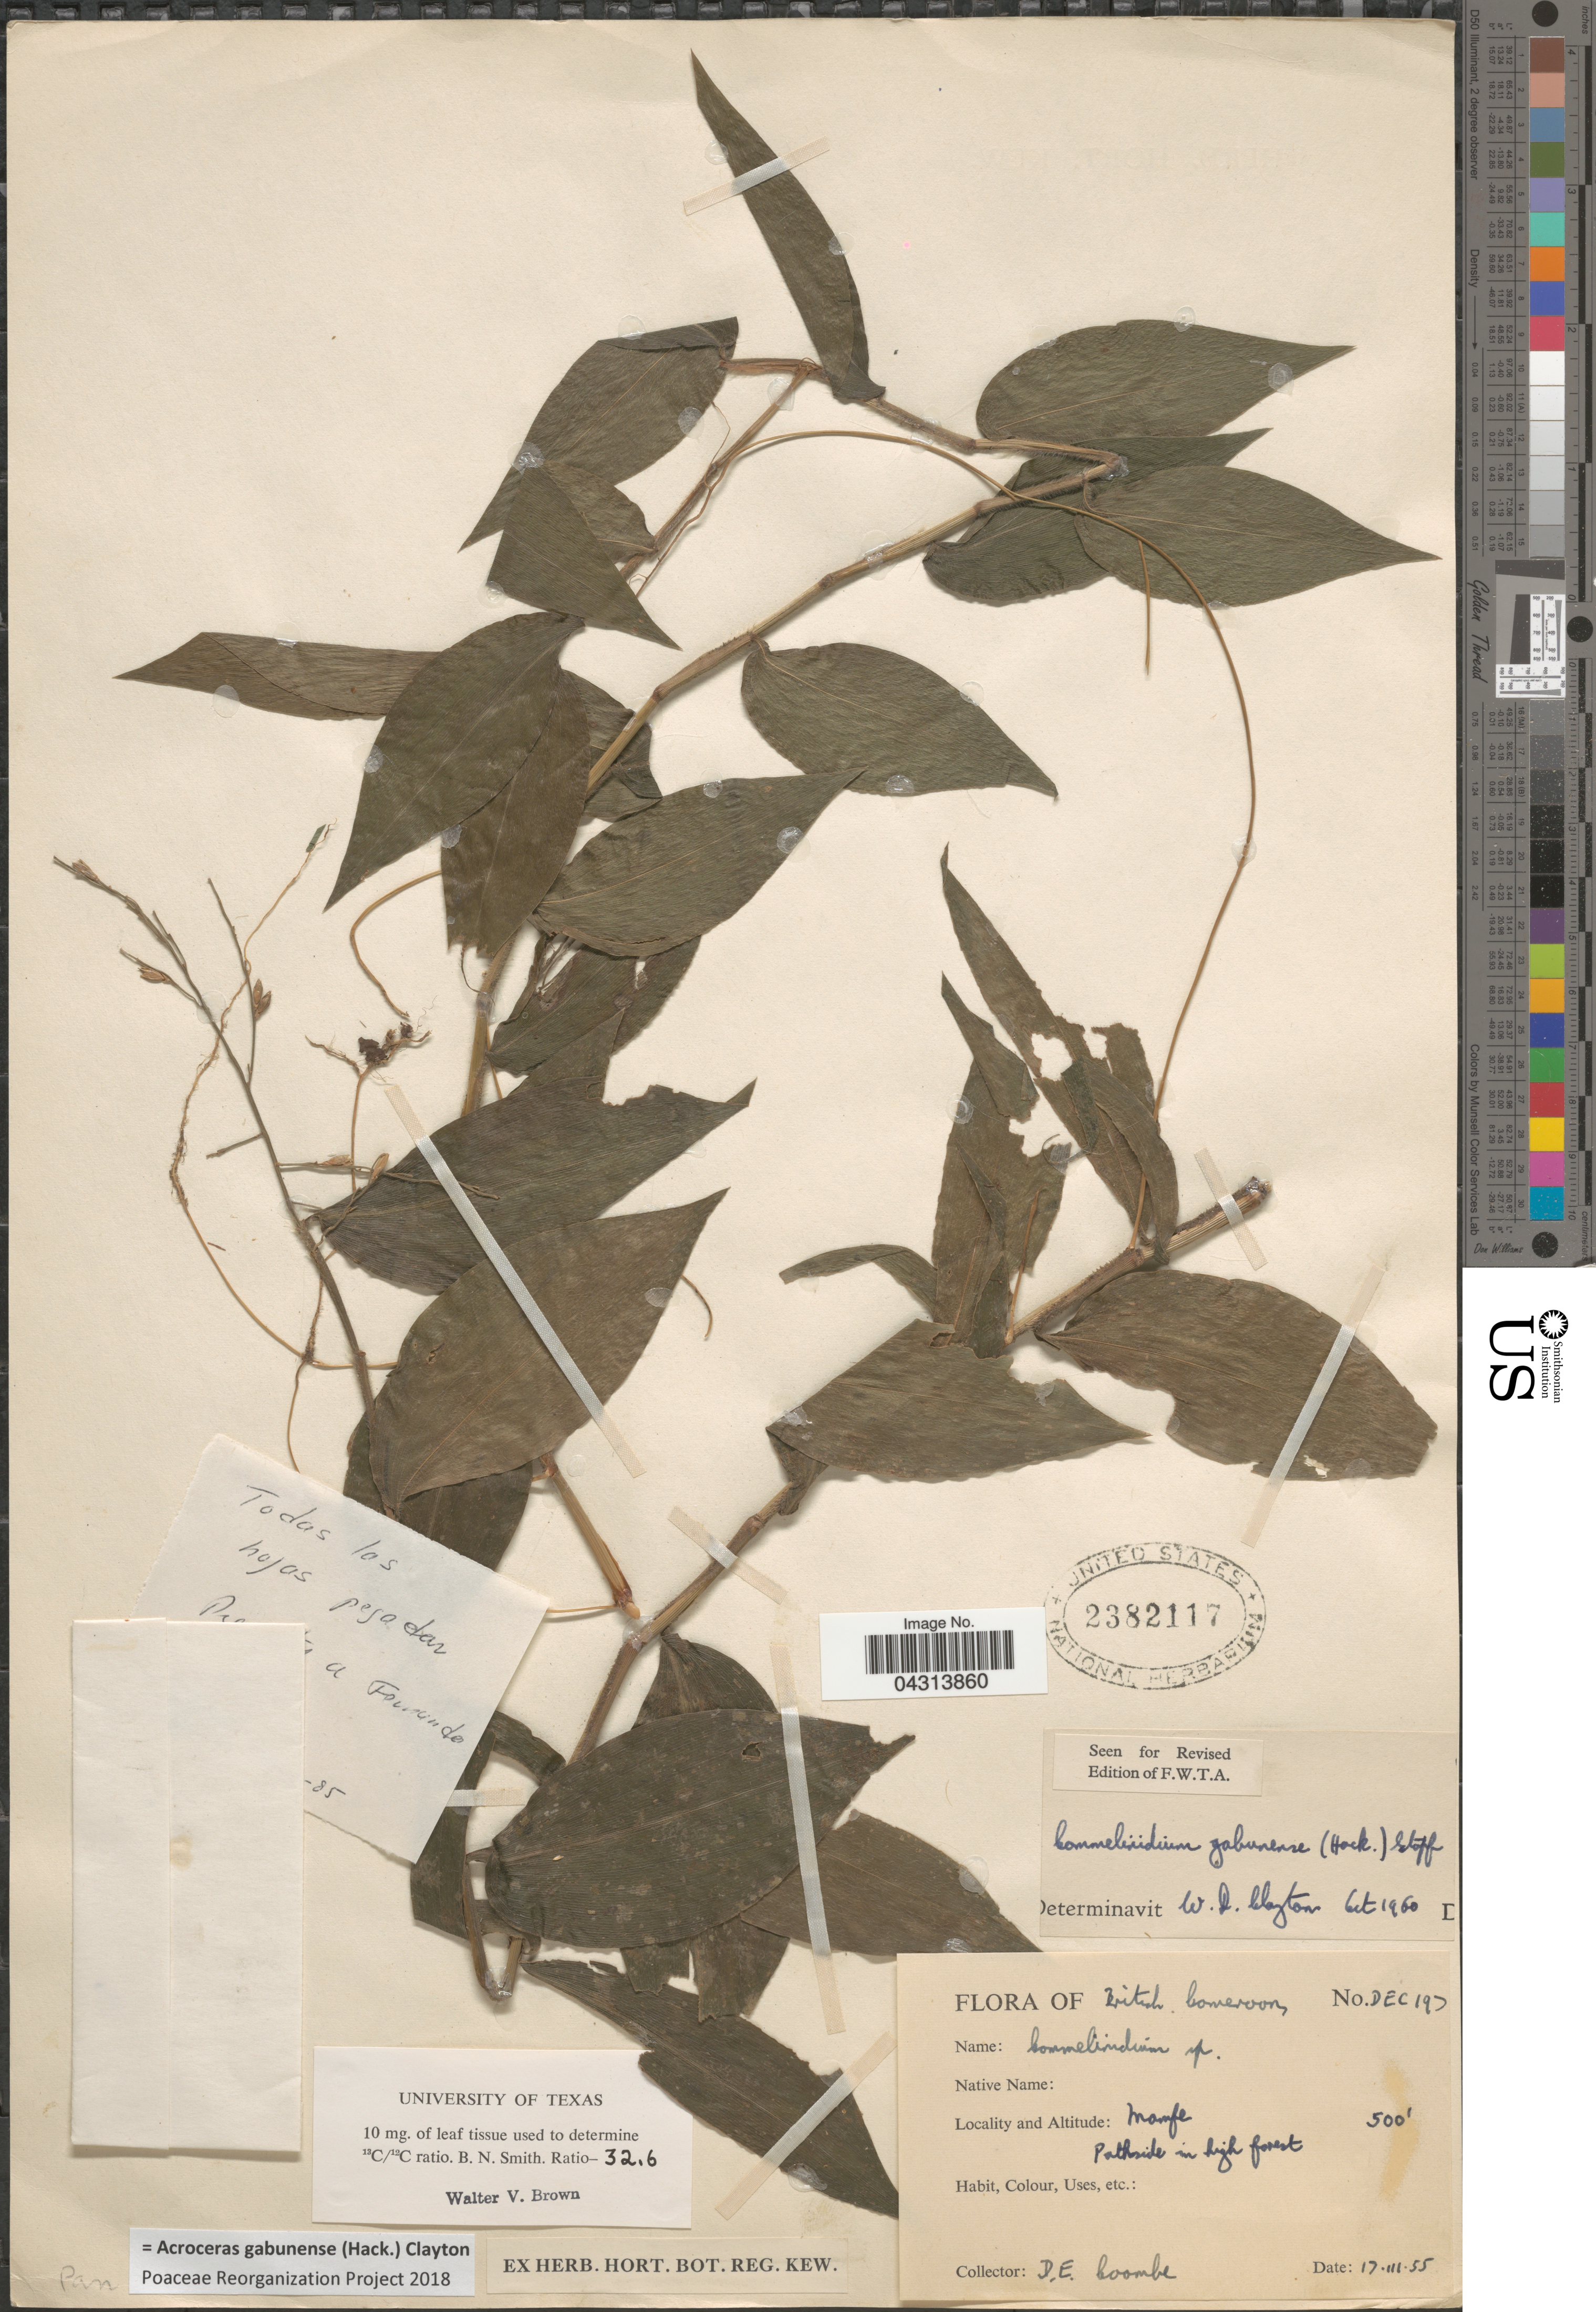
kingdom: Plantae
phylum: Tracheophyta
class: Liliopsida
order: Poales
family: Poaceae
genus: Acroceras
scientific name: Acroceras gabunense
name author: (Hack.) Clayton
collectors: D. Coombe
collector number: DEC195*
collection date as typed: Transcribed d/m/y: 17/3/55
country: Cameroon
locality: British Cameroon. Manfe. Pathsidein high forest.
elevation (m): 152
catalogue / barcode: US 2382117